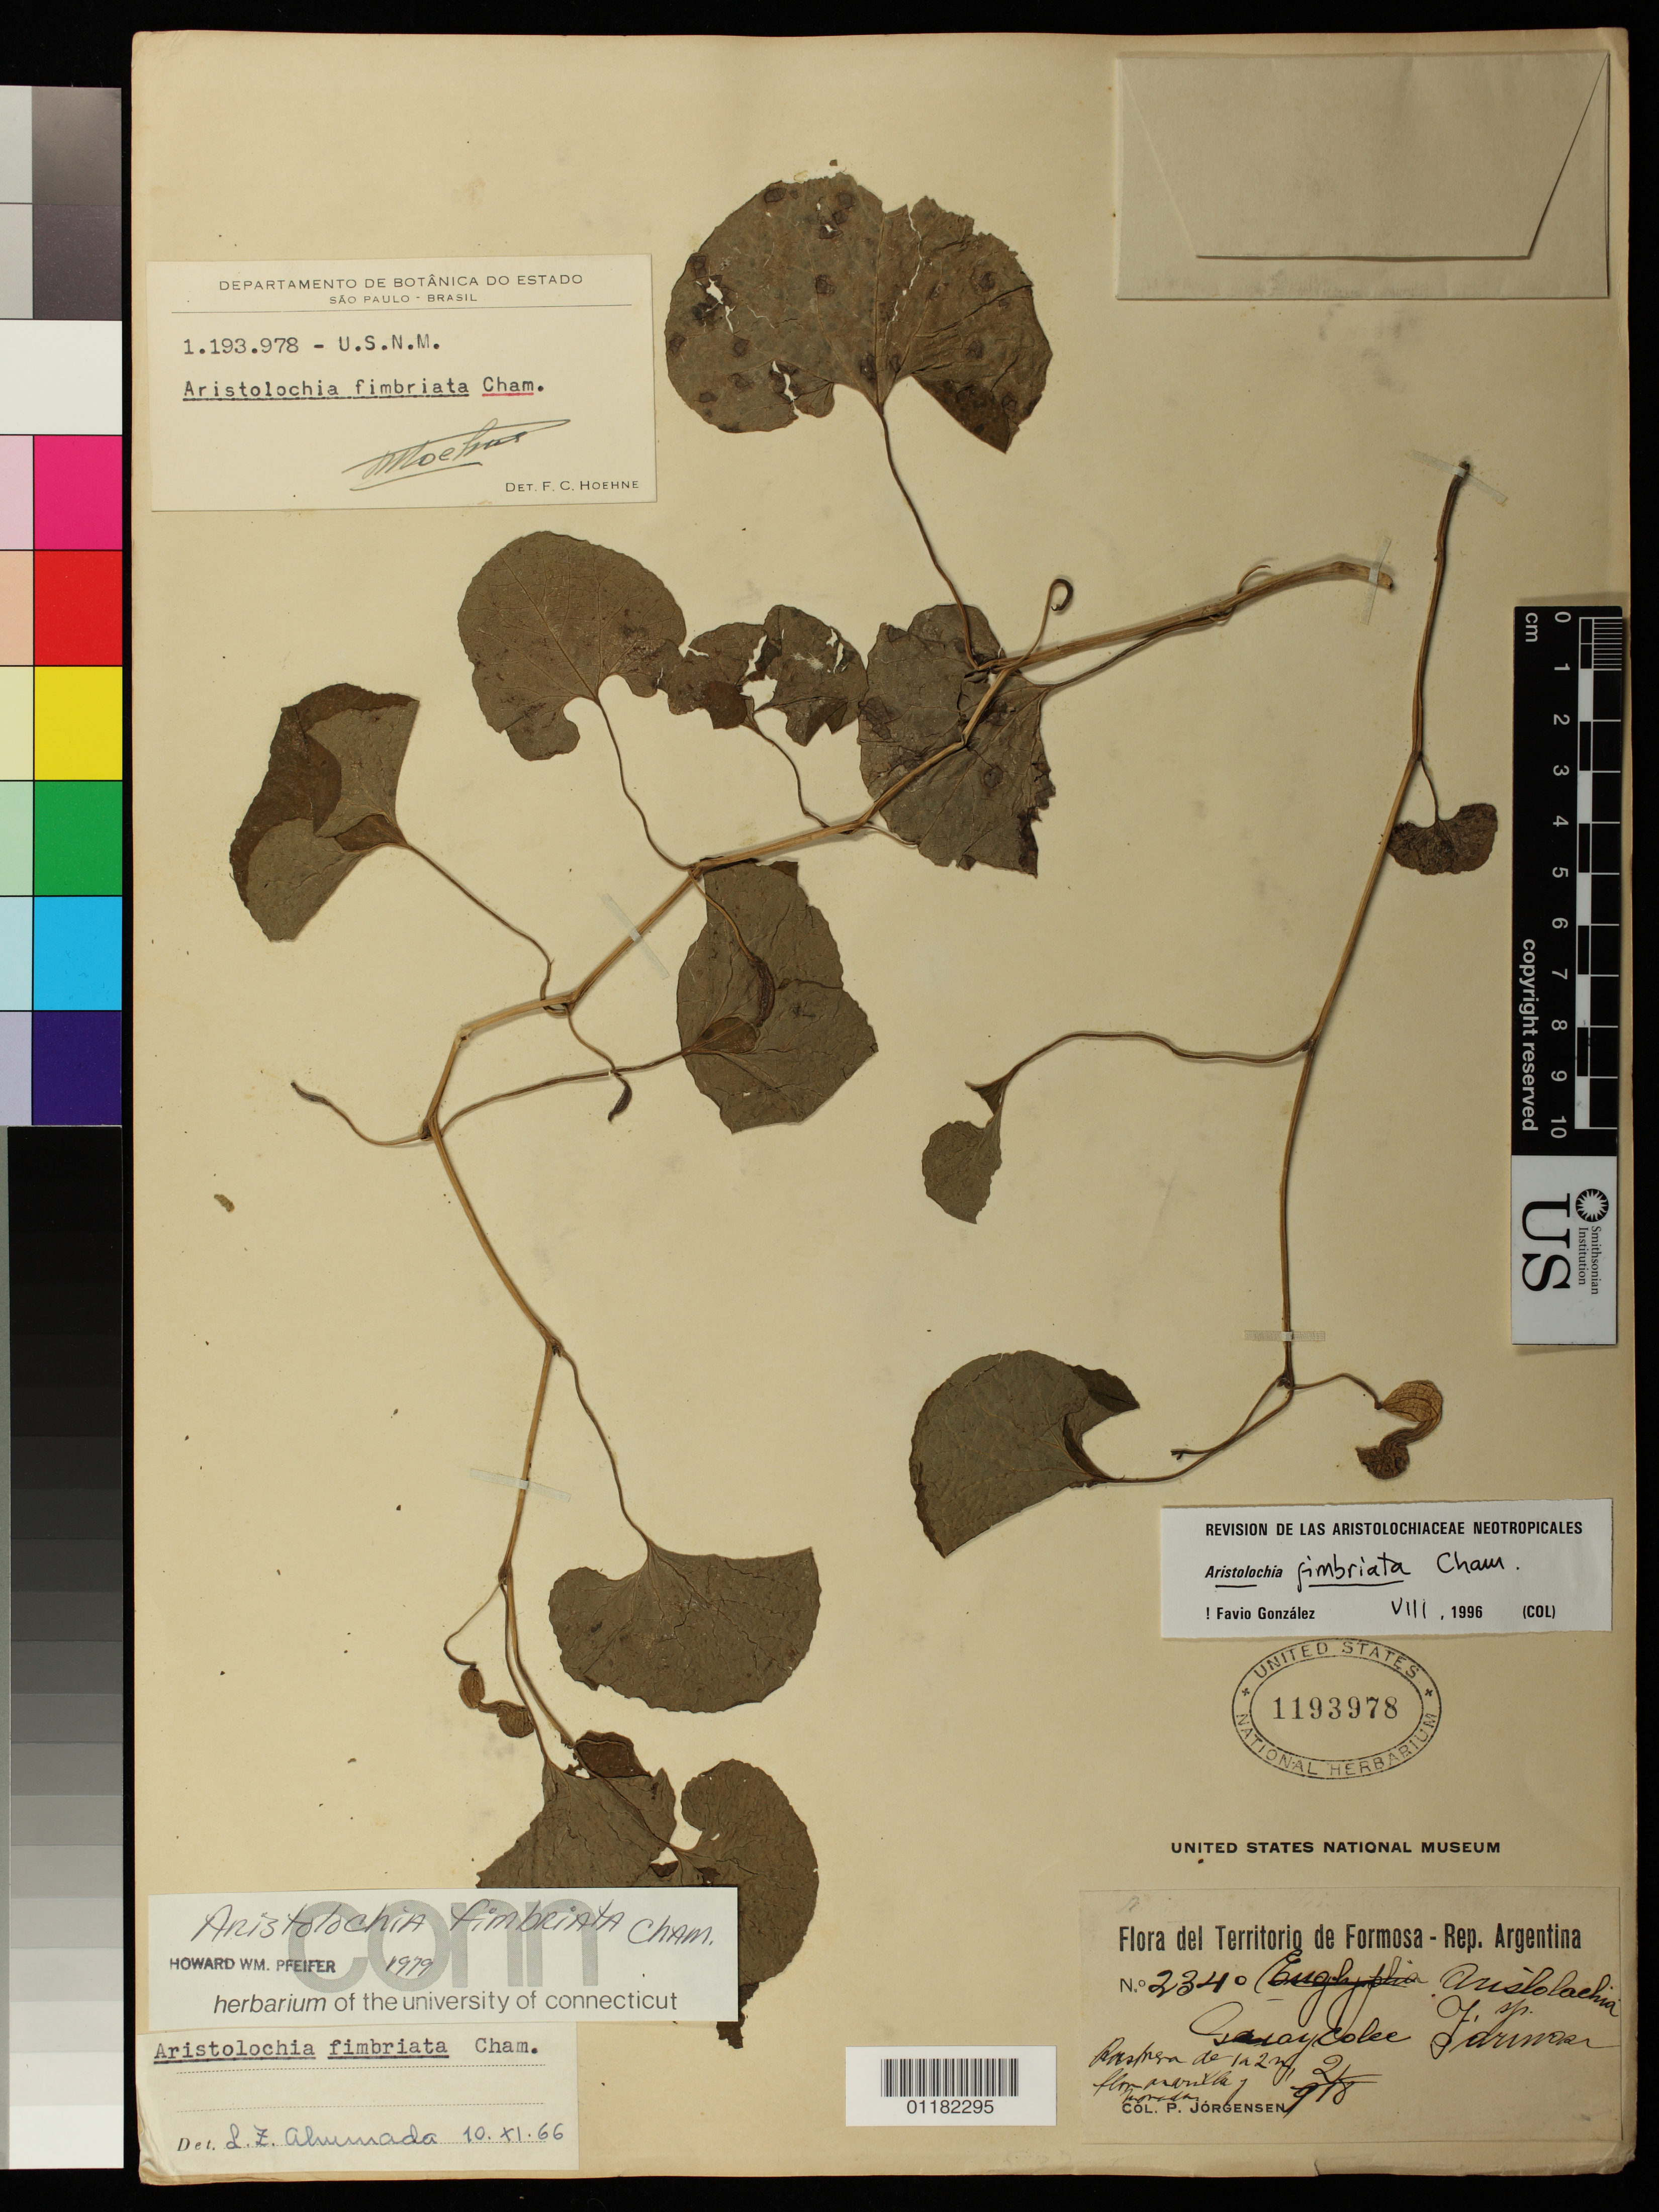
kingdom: Plantae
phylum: Tracheophyta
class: Magnoliopsida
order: Piperales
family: Aristolochiaceae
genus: Aristolochia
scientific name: Aristolochia fimbriata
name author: Cham.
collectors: P. Jorgensen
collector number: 2340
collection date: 1918-02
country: Argentina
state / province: Formosa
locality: Guaycolee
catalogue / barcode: US 1193978